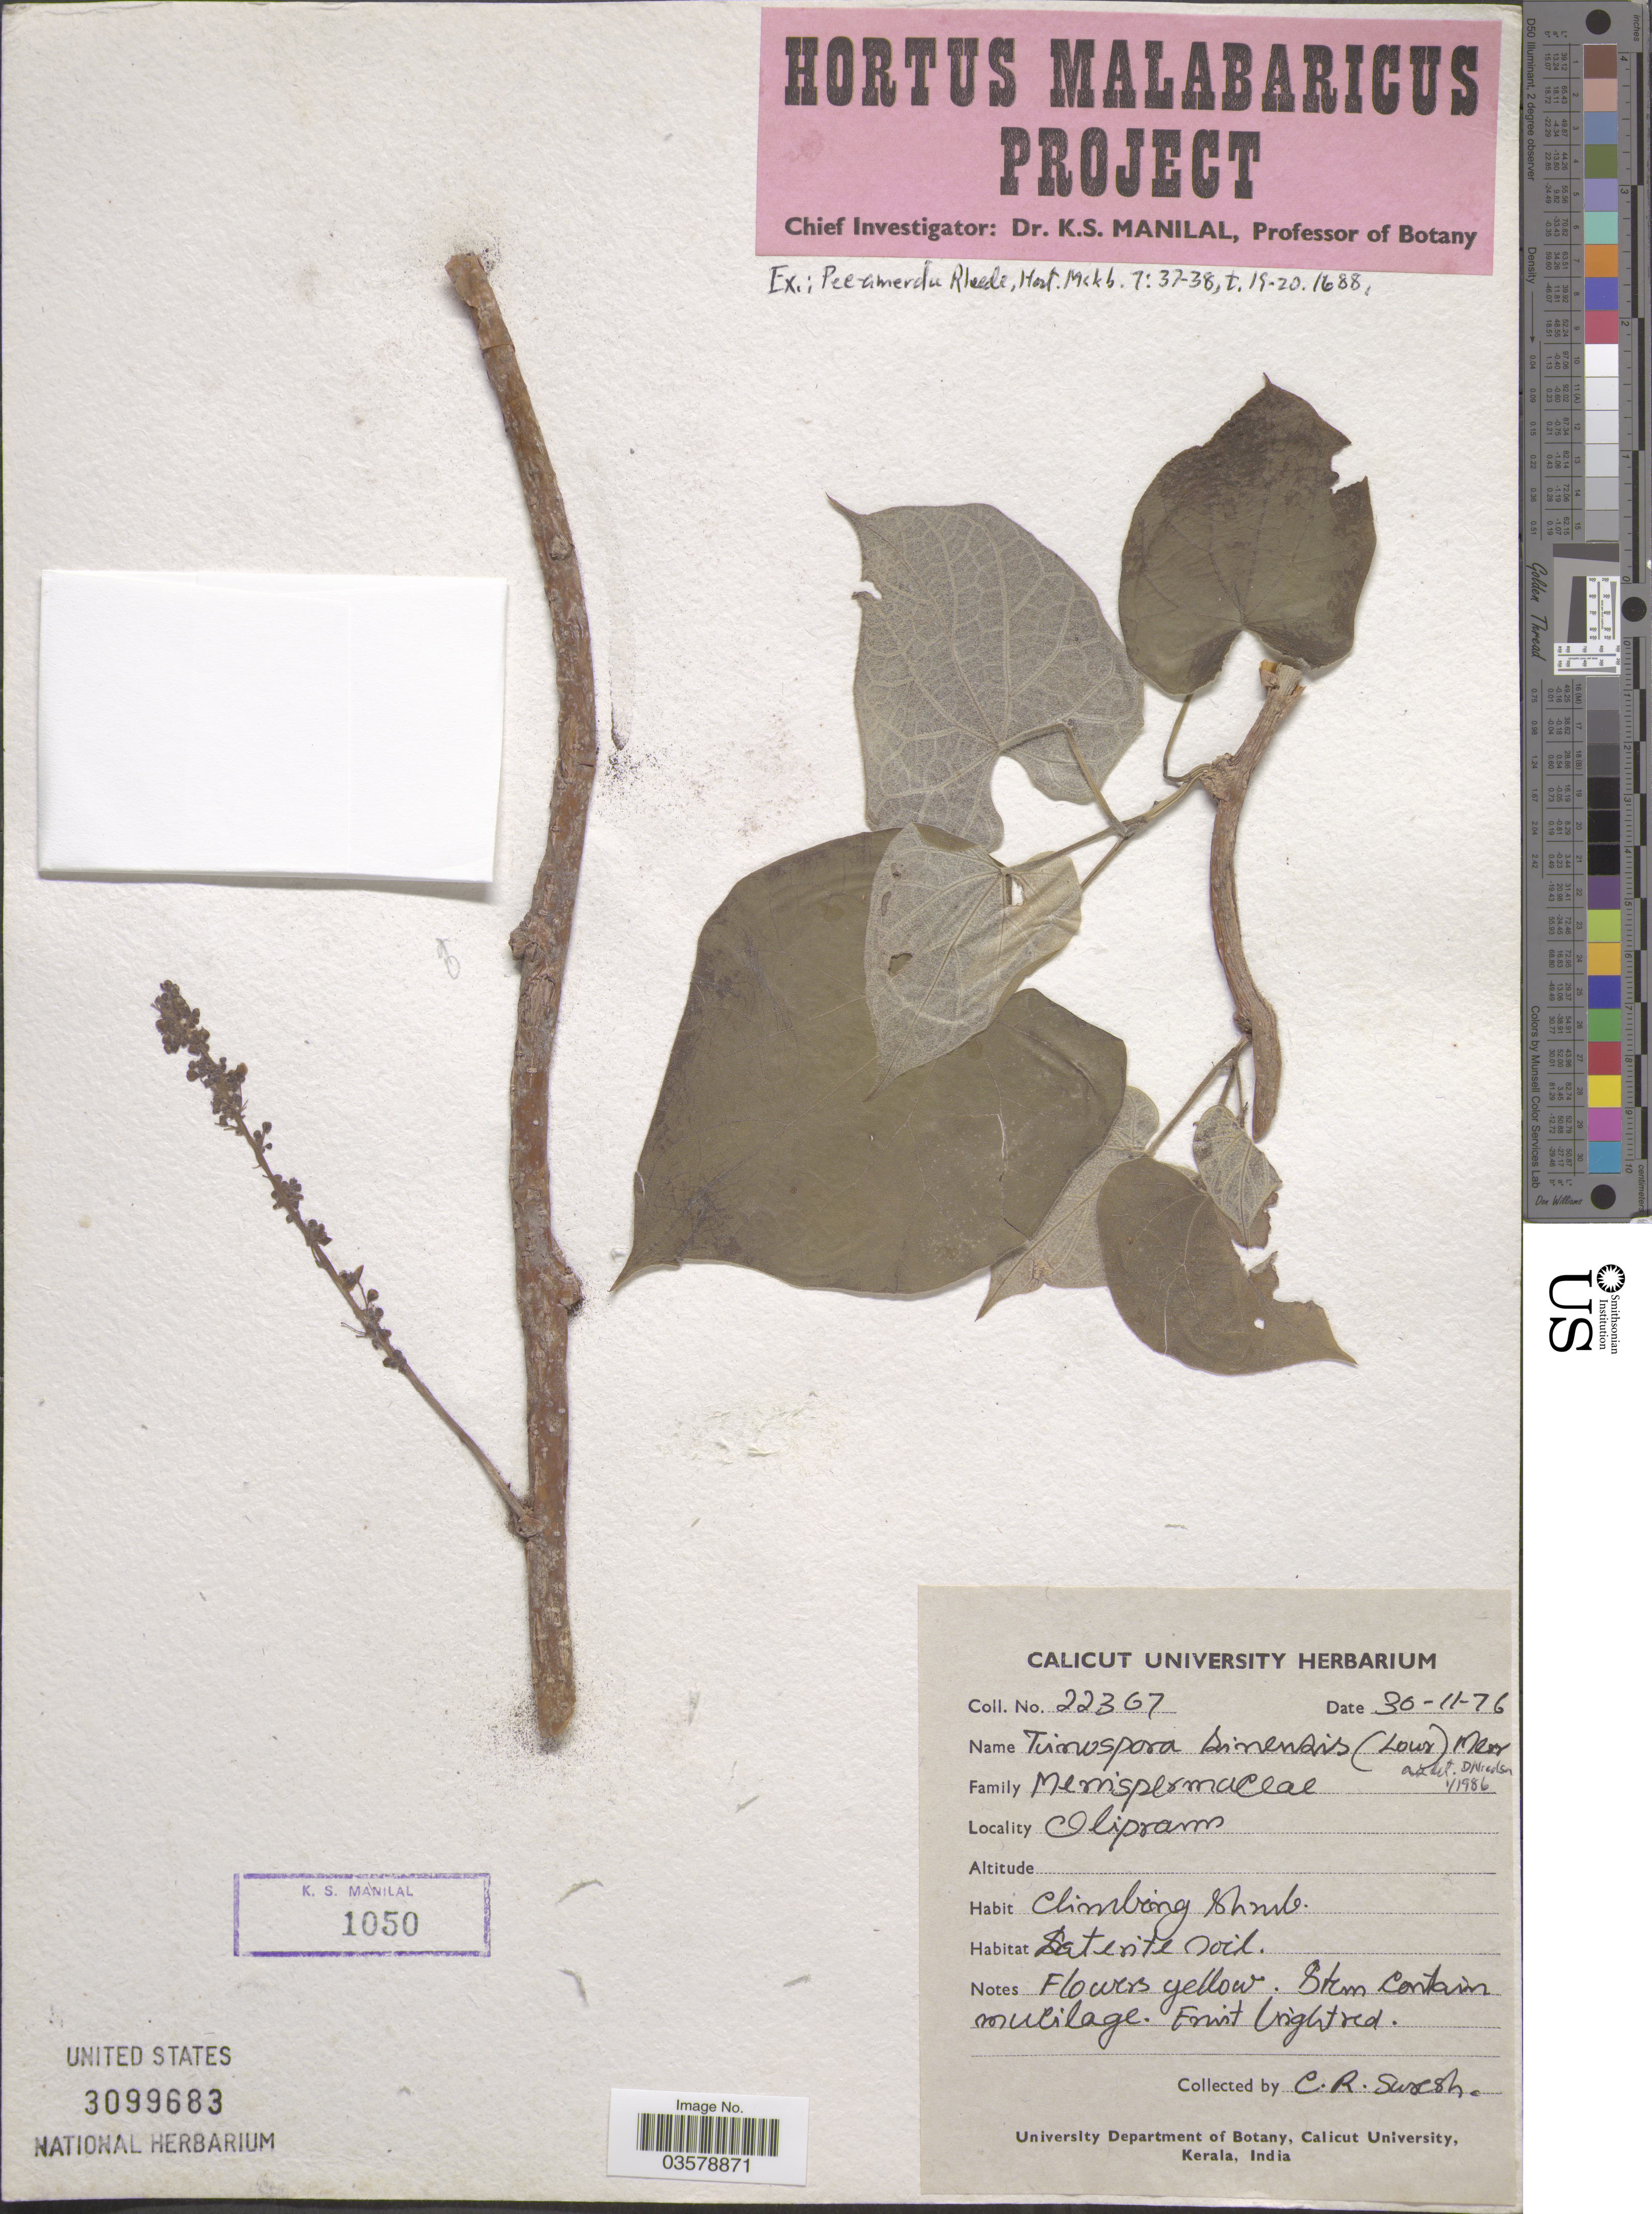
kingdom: Plantae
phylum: Tracheophyta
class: Magnoliopsida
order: Ranunculales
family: Menispermaceae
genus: Tinospora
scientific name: Tinospora sinensis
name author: (Lour.) Merr.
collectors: C. Swiesh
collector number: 22367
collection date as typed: Transcribed d/m/y: 30/11/76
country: India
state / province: Kerala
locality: Olipram.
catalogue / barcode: US 3099683